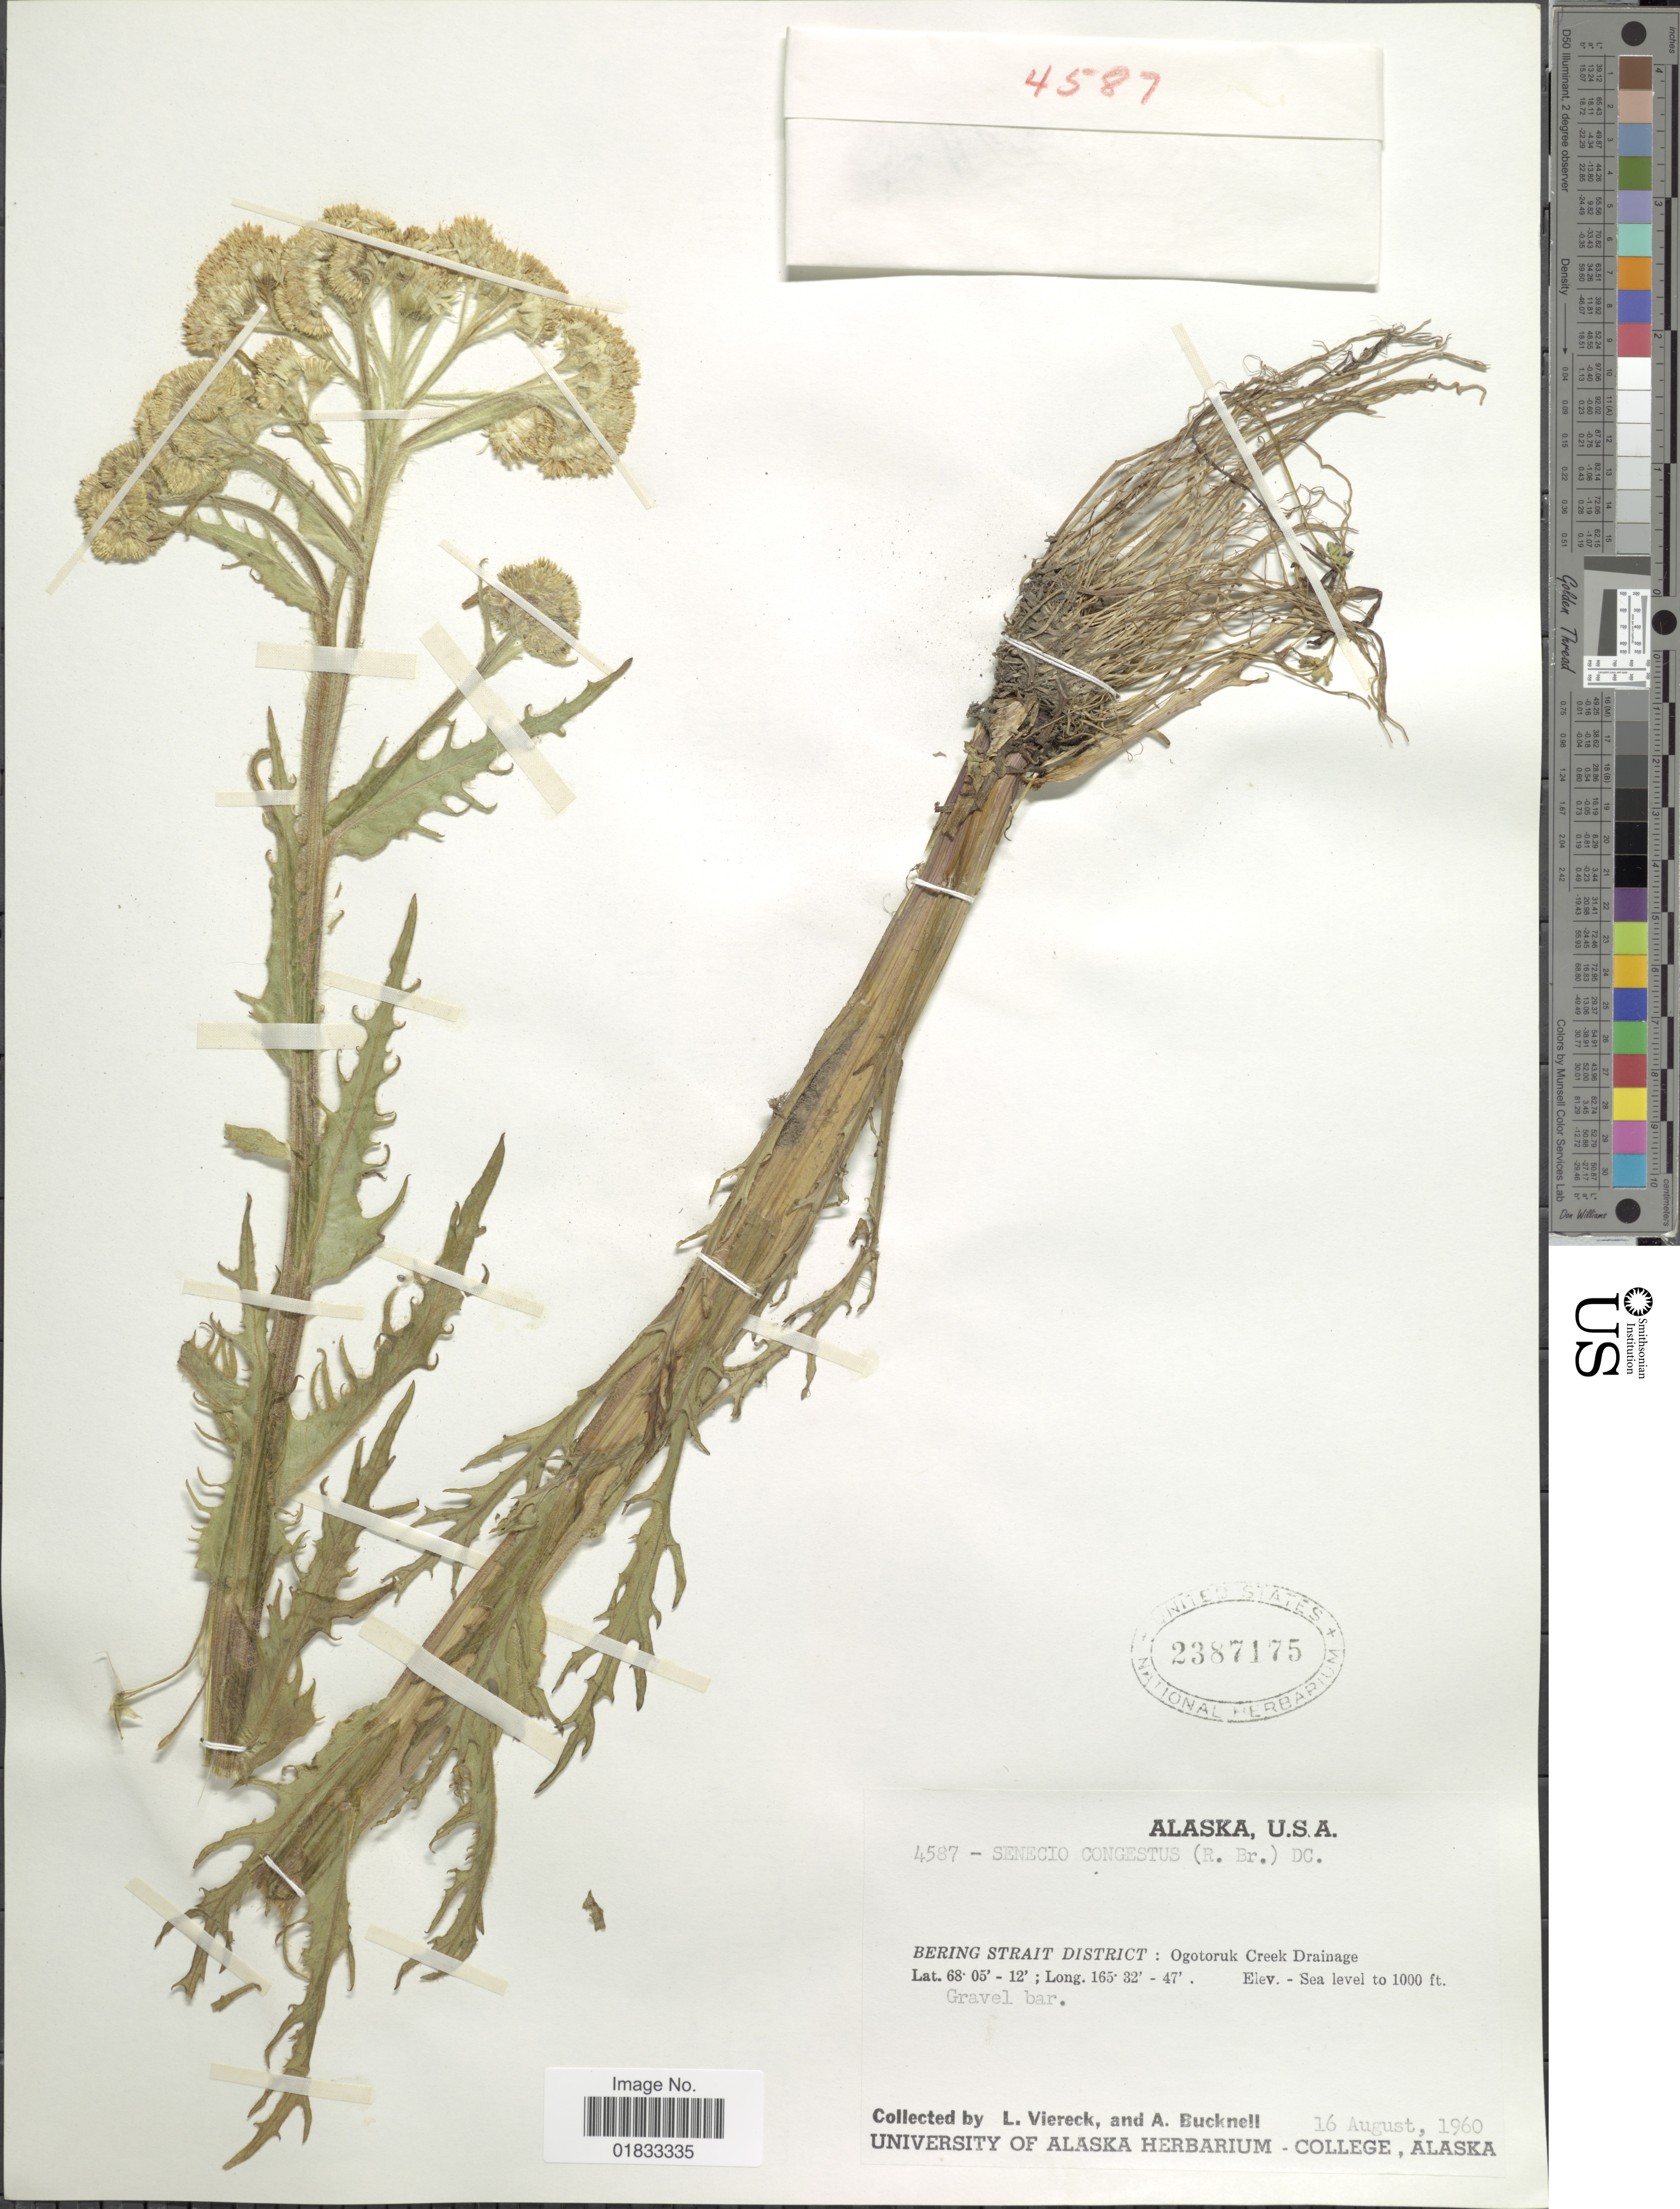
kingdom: Plantae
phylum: Tracheophyta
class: Magnoliopsida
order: Asterales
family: Asteraceae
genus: Tephroseris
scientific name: Tephroseris palustris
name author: (L.) Rchb.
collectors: L. Viereck & A. Bucknell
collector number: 4587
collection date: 1960-08-16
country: United States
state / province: Alaska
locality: Bering Strait District: Ogotoruk Creek Drainage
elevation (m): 3048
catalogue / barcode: US 2387175